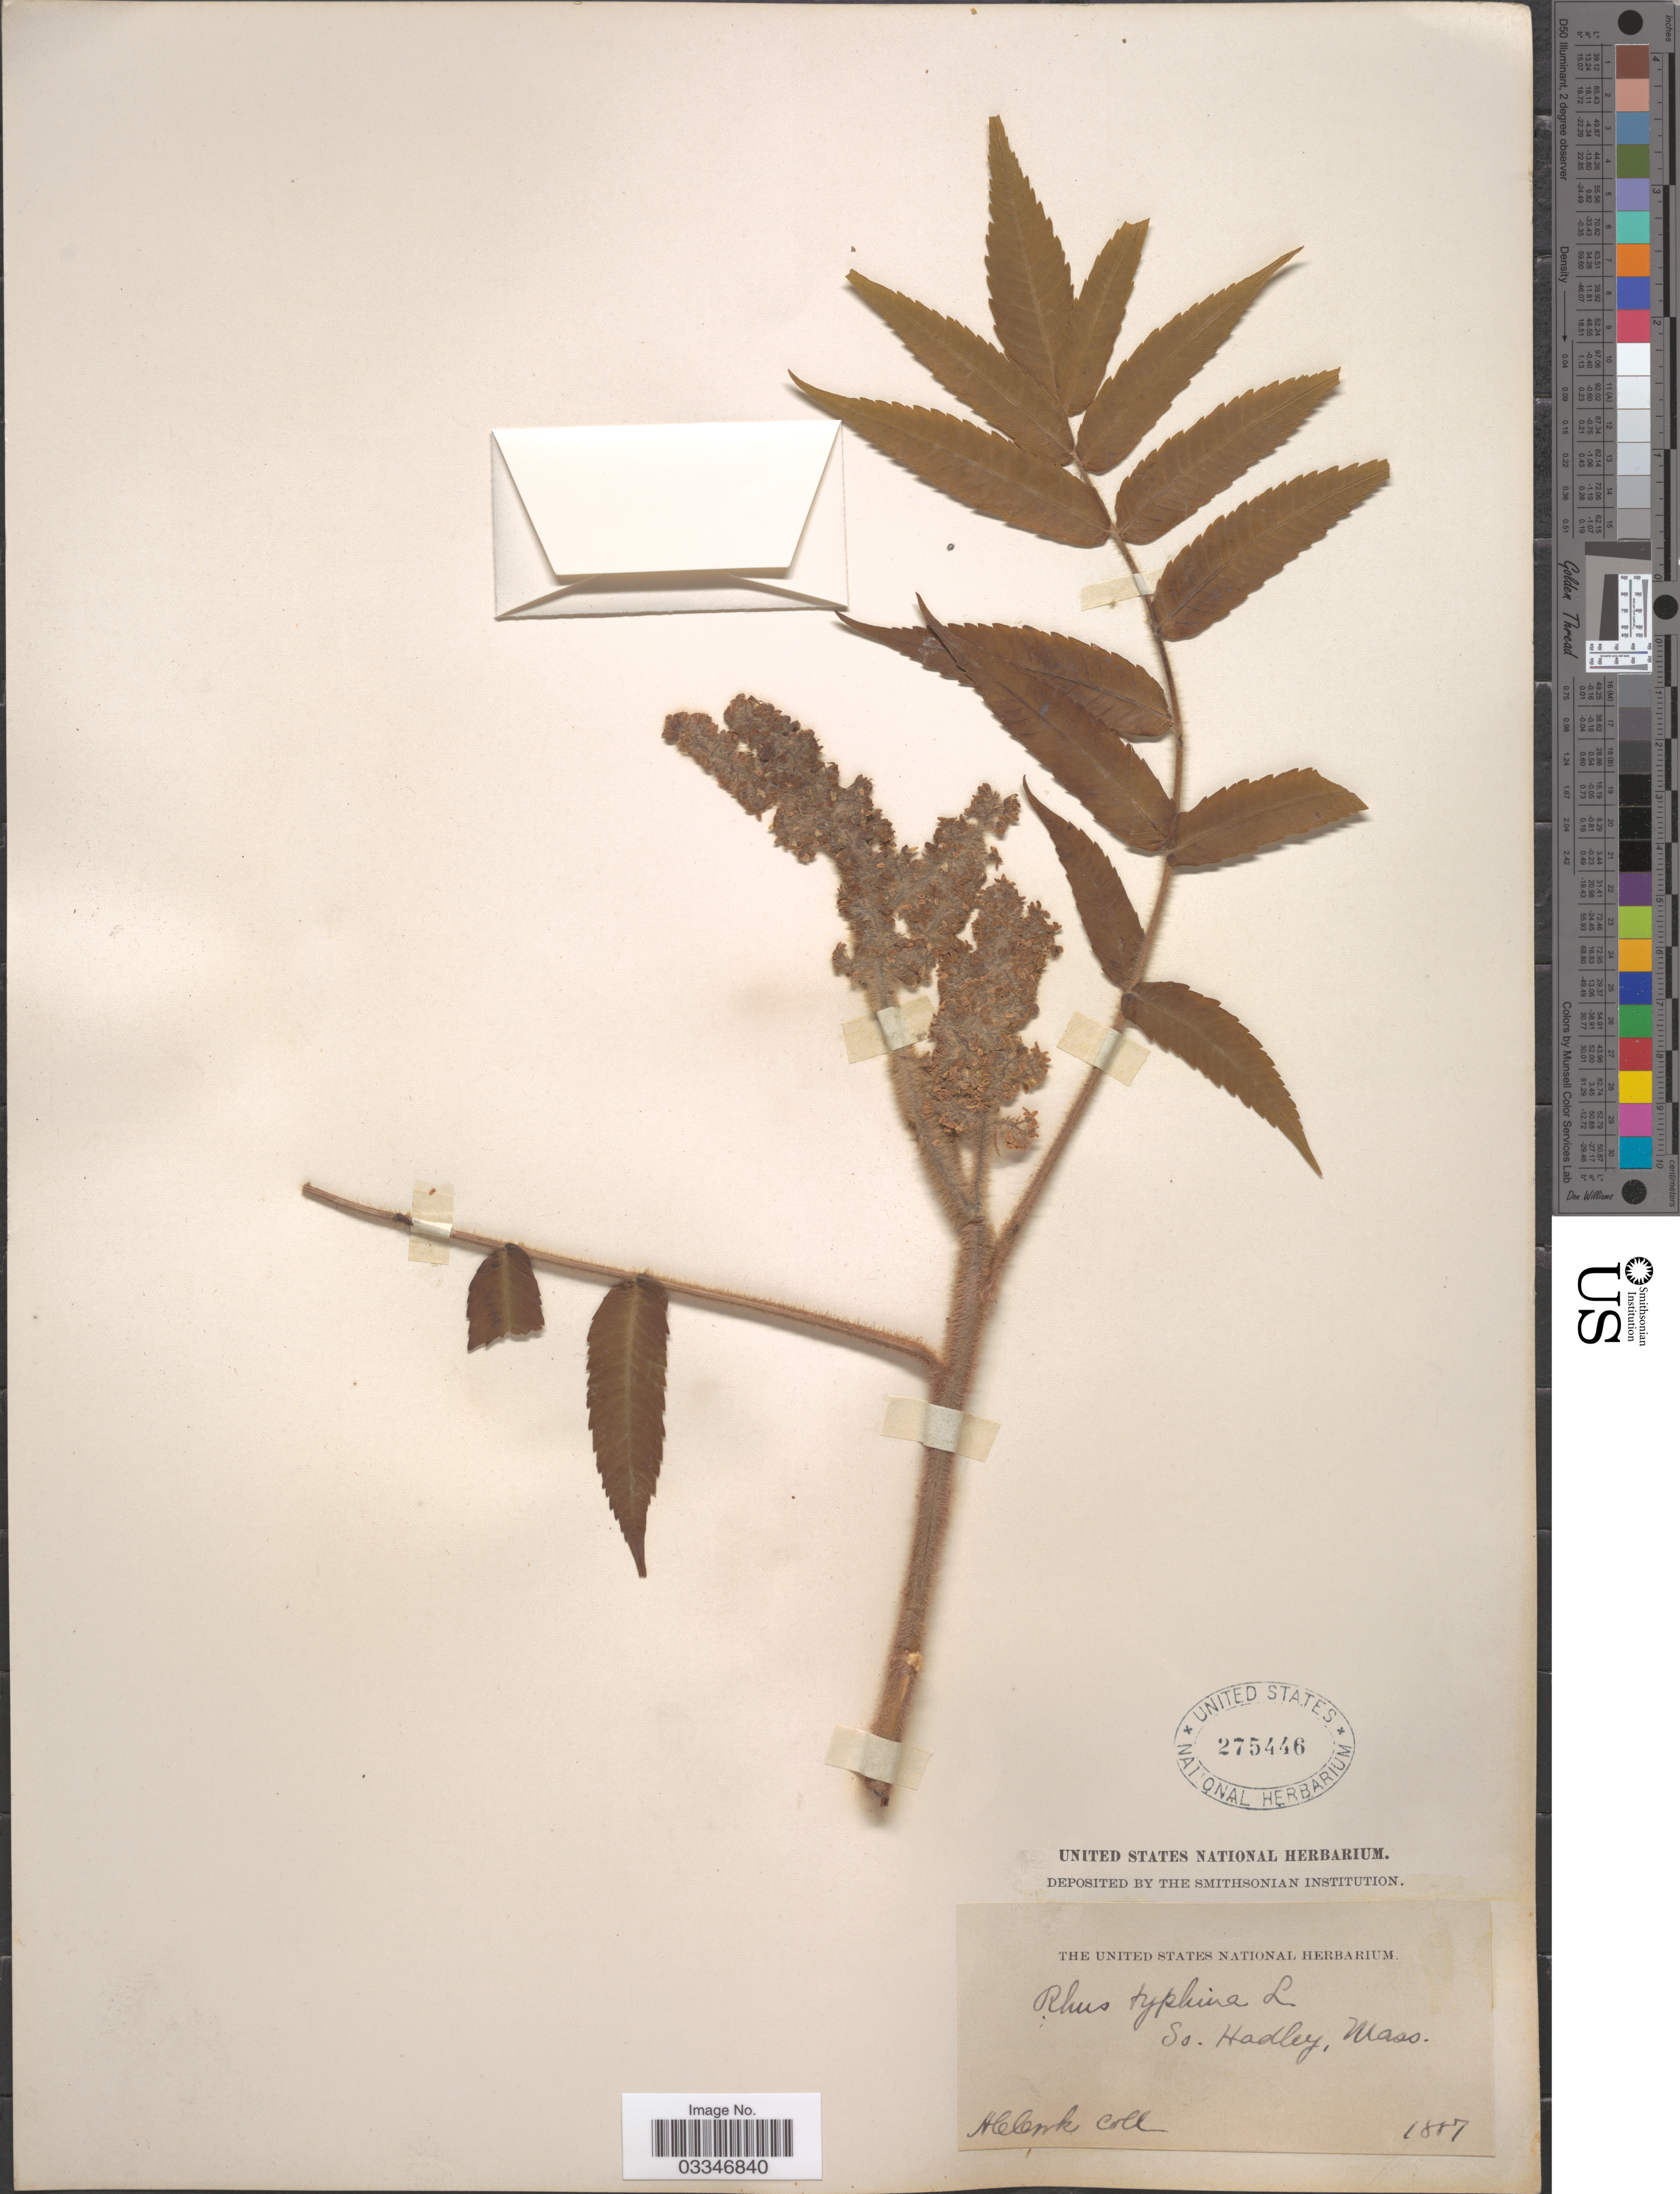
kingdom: Plantae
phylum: Tracheophyta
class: Magnoliopsida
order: Sapindales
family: Anacardiaceae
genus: Rhus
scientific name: Rhus typhina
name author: L.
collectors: A. Cook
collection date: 1887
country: United States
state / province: Massachusetts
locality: So. Hadley.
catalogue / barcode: US 275446